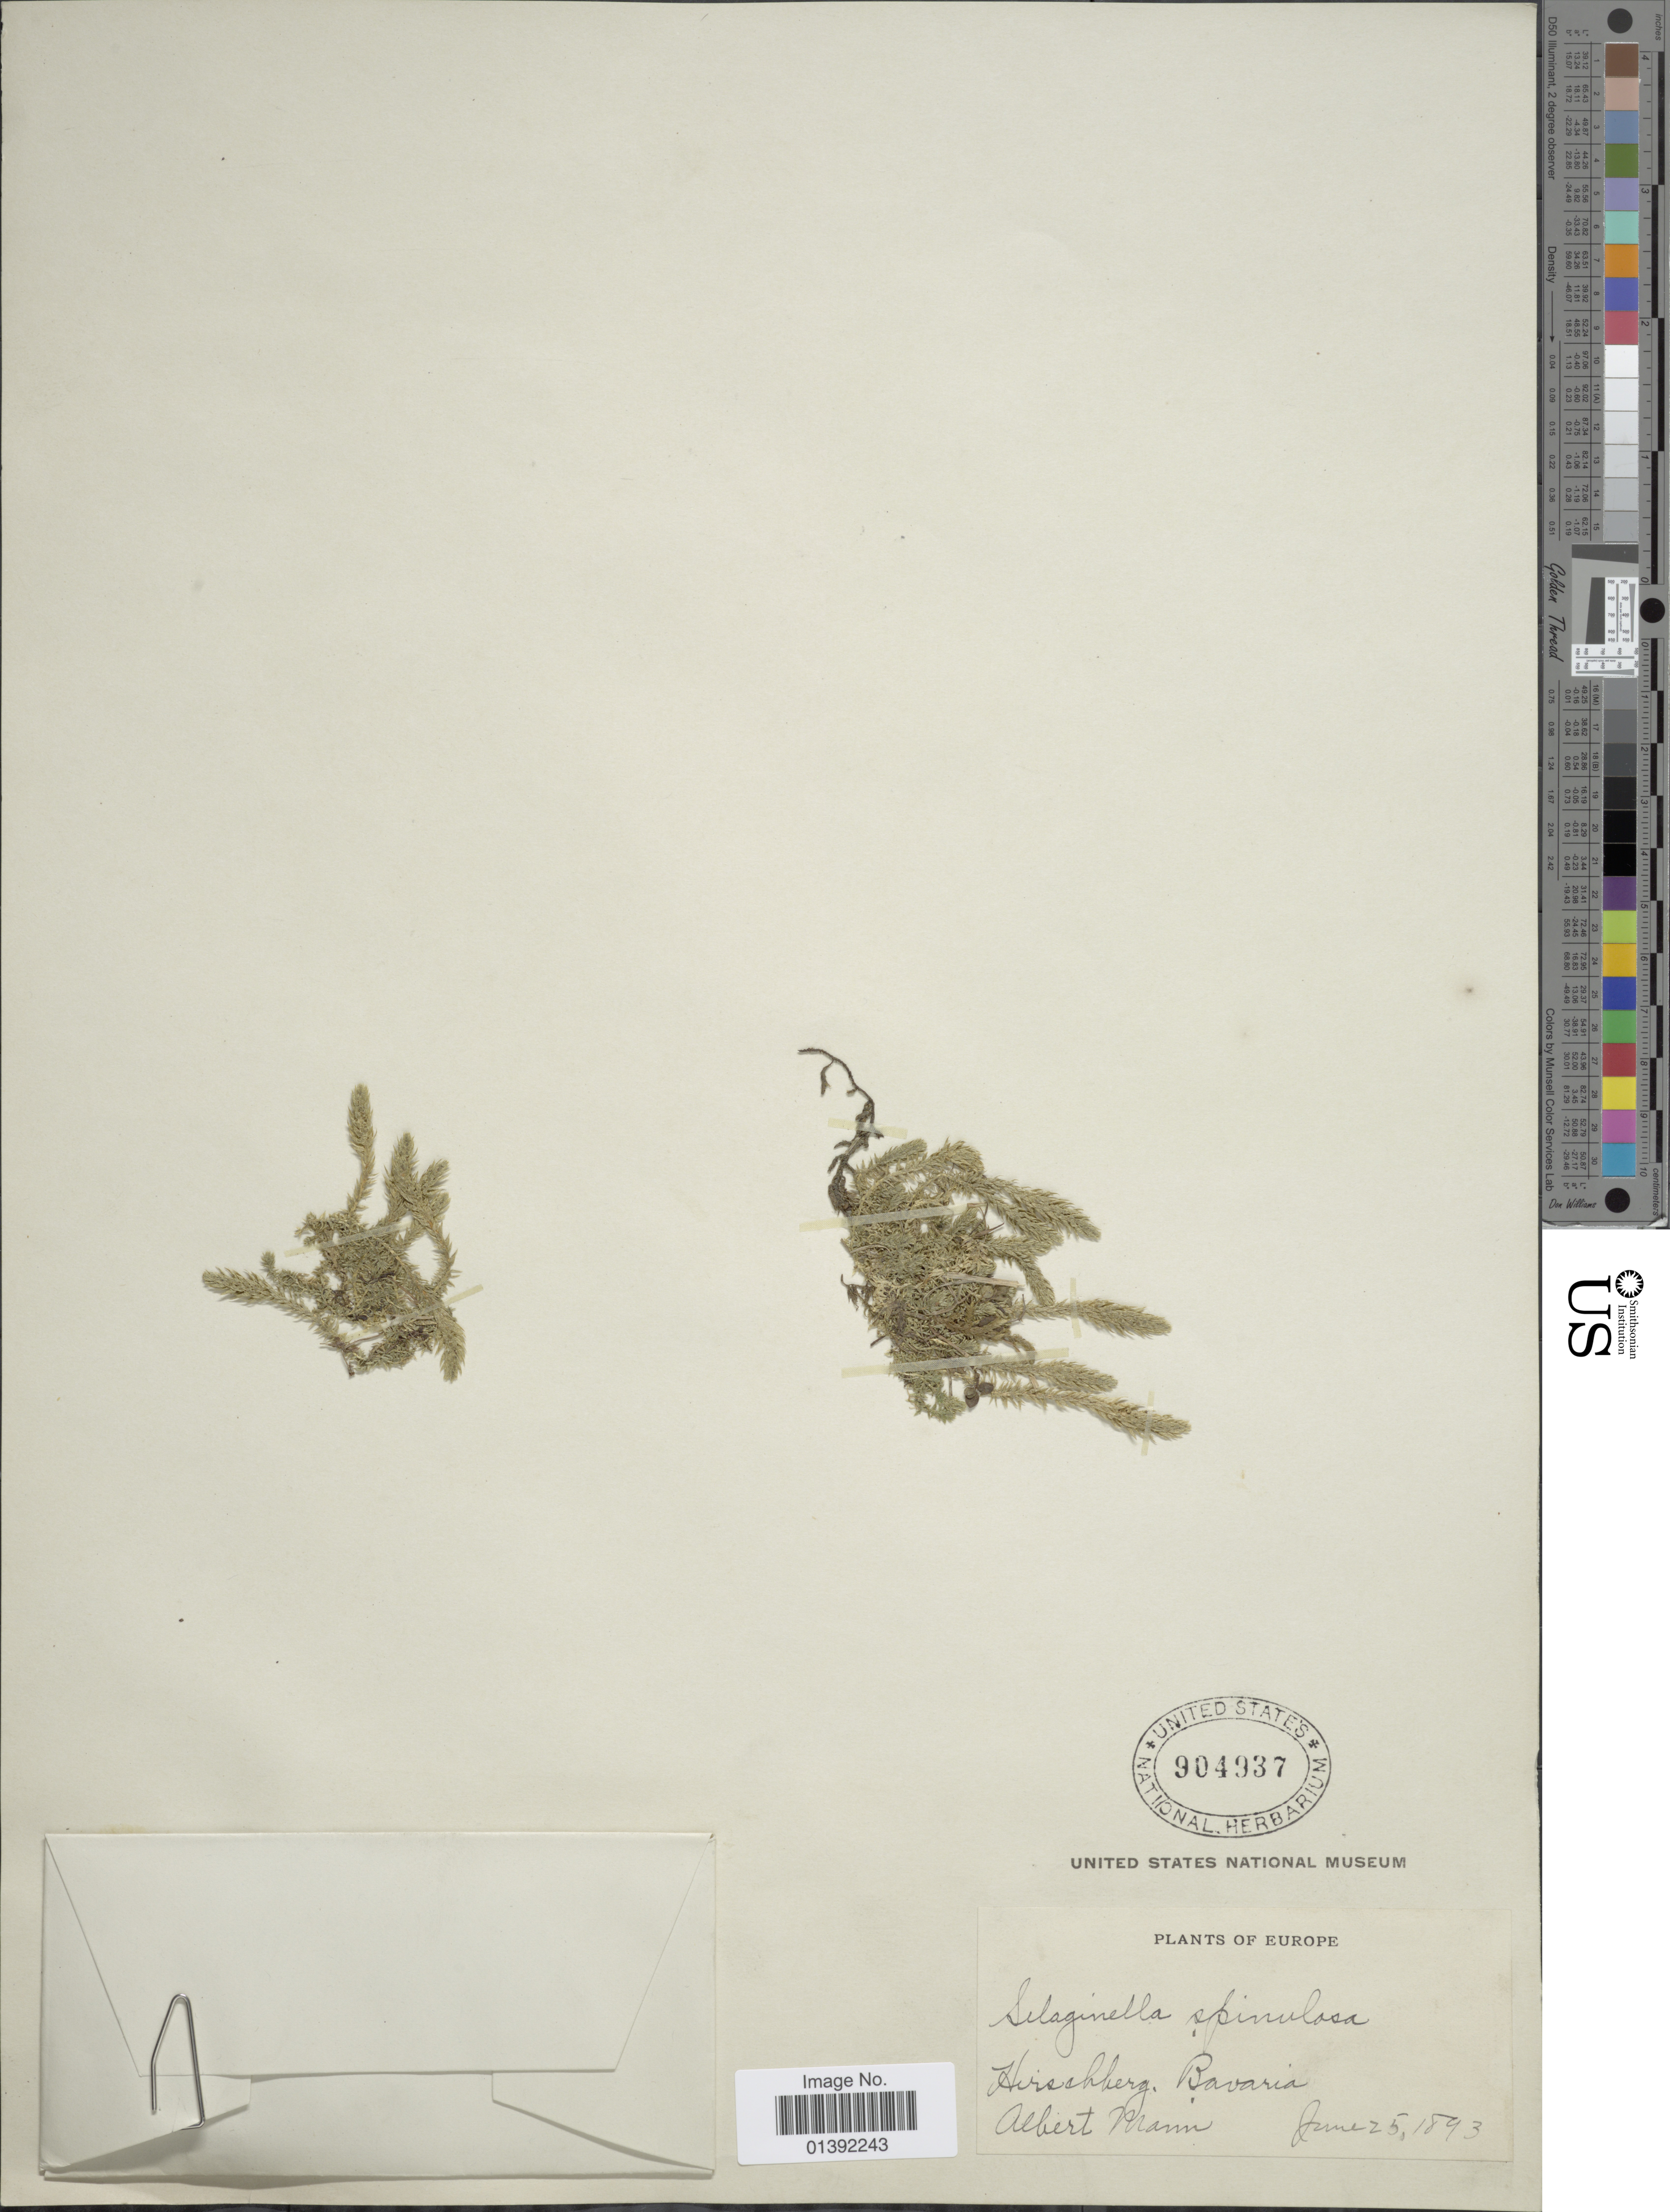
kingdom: Plantae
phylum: Tracheophyta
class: Lycopodiopsida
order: Selaginellales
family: Selaginellaceae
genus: Selaginella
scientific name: Selaginella selaginoides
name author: (L.) Link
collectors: A. Main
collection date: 1893-06-25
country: Germany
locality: Europe, Hirschberg, Bavaria [interpreted]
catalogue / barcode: US 904937